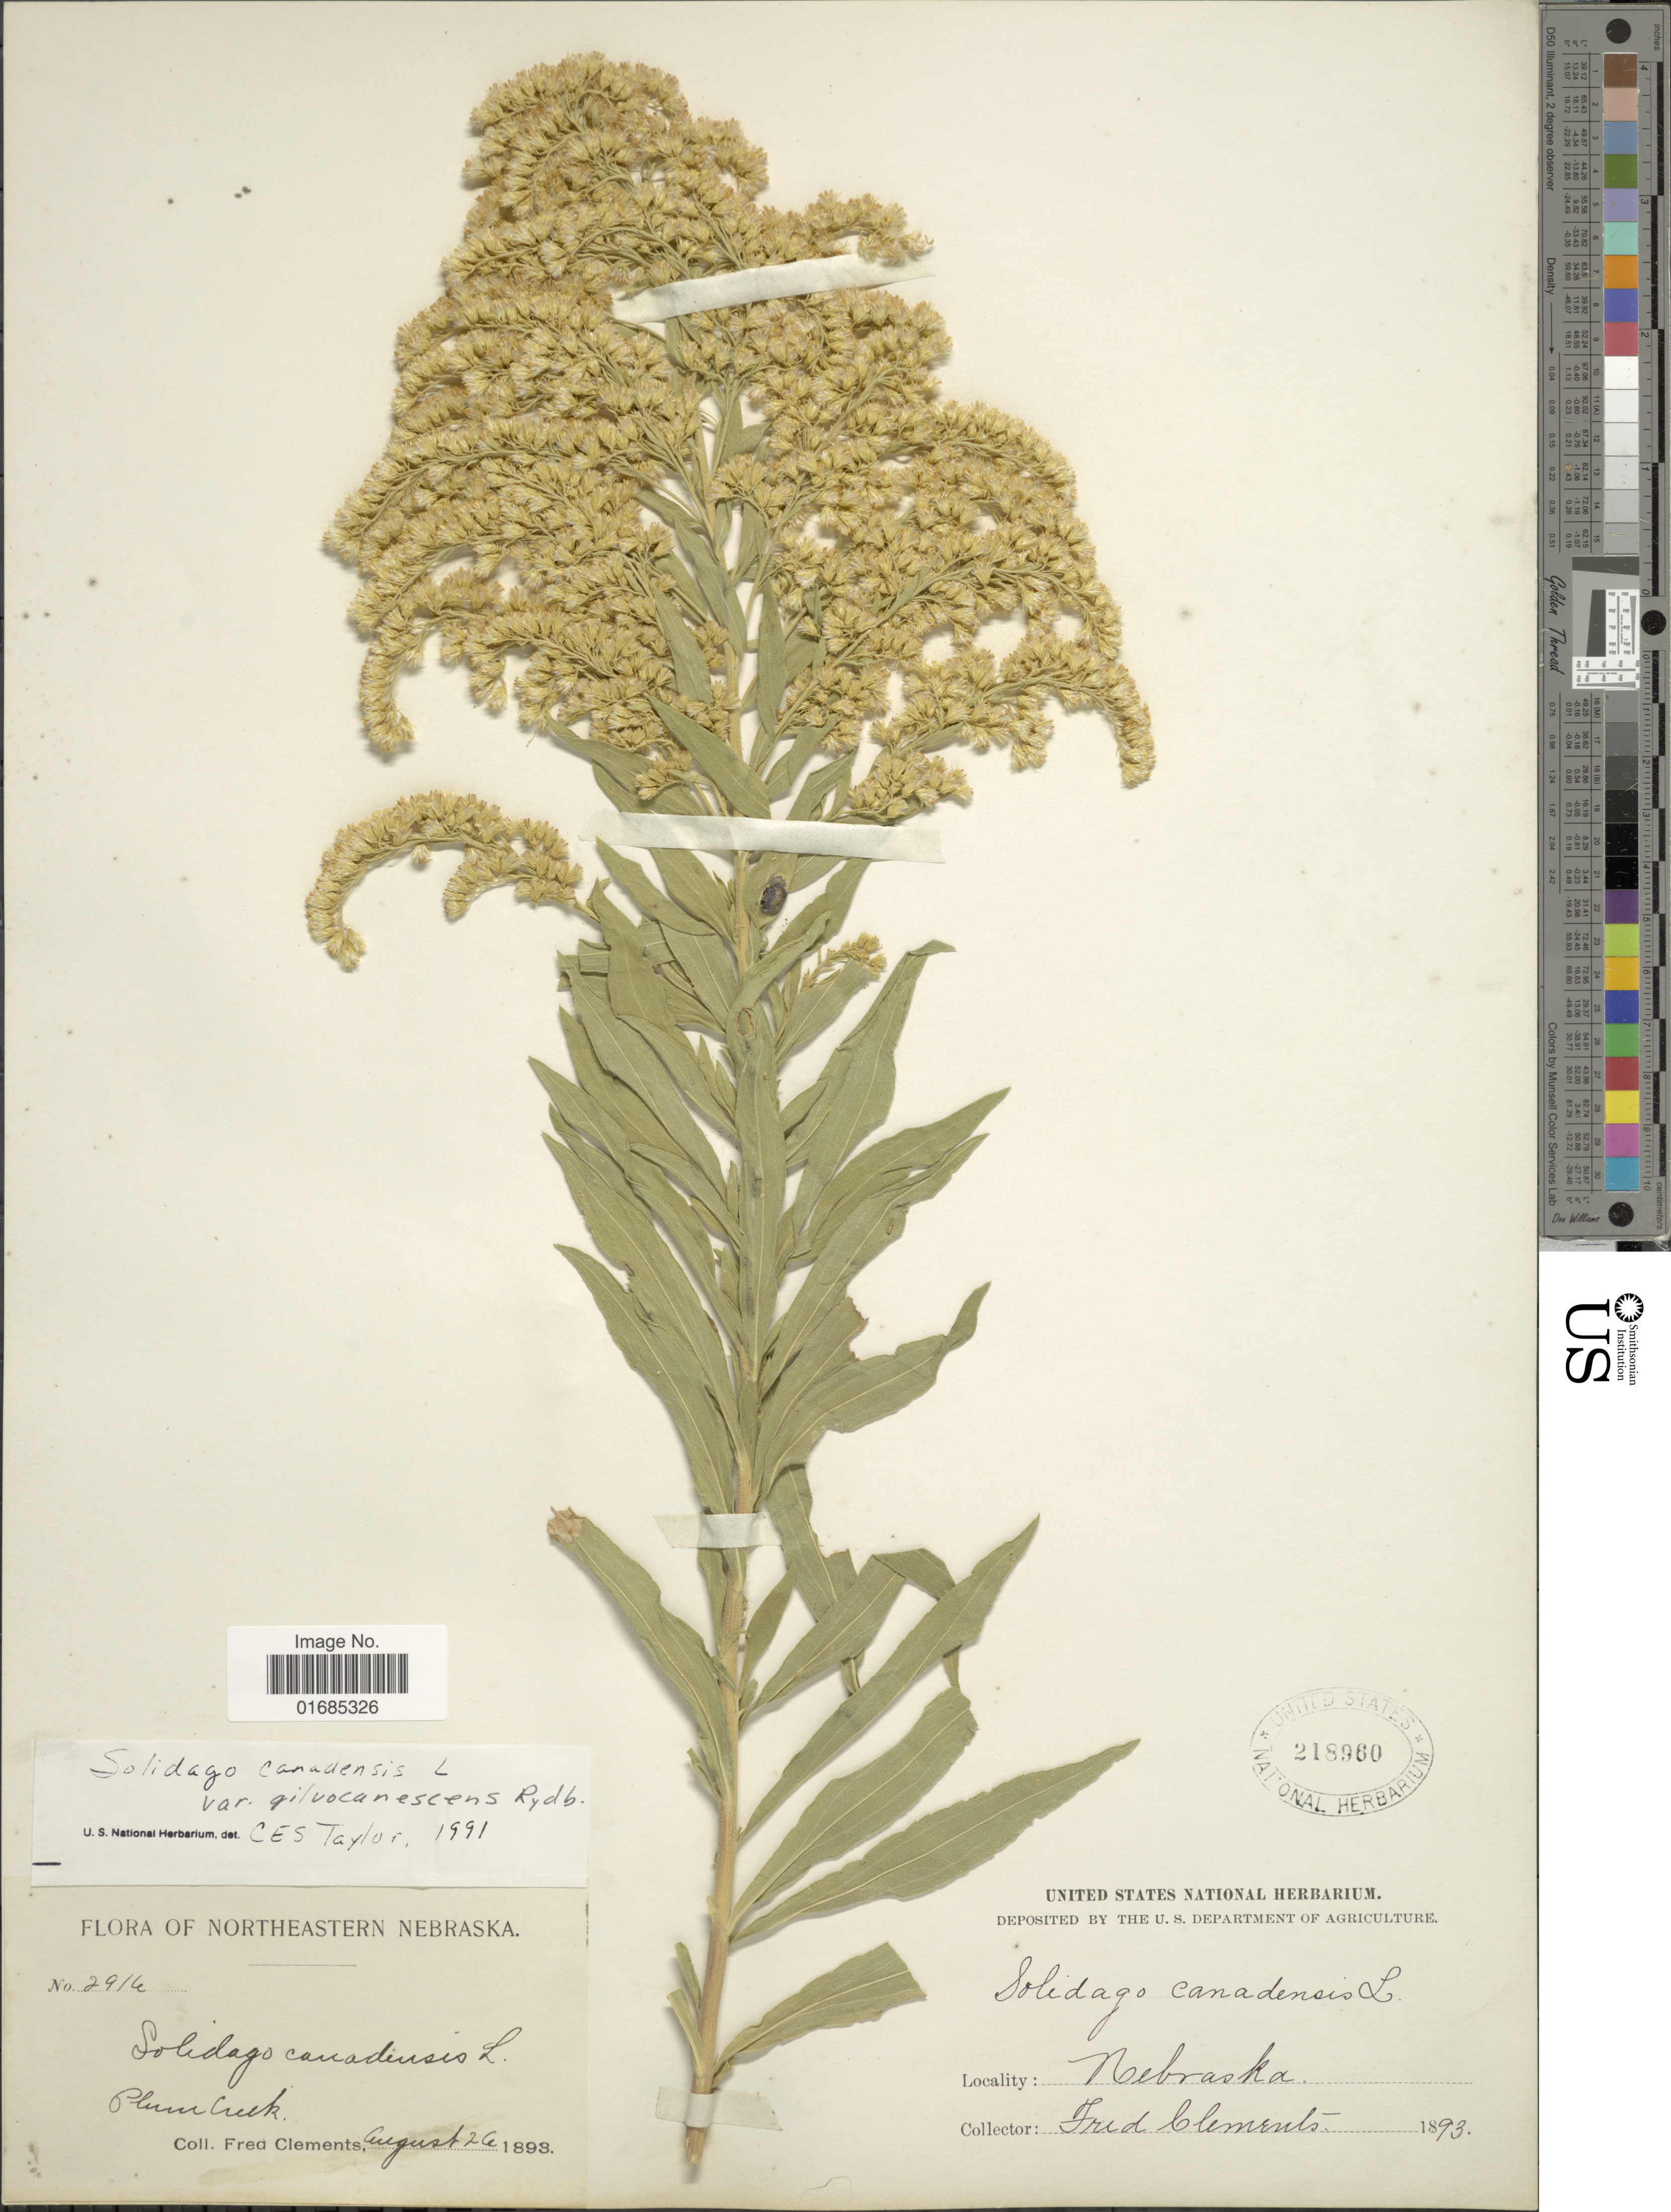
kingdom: Plantae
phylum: Tracheophyta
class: Magnoliopsida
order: Asterales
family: Asteraceae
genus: Solidago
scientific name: Solidago canadensis var. gilvocanescens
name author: Rydb.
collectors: F. E. Clements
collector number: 2911*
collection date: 1893-08-26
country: United States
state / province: Nebraska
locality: Northeastern Nebraska, Plum Creek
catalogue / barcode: US 218960